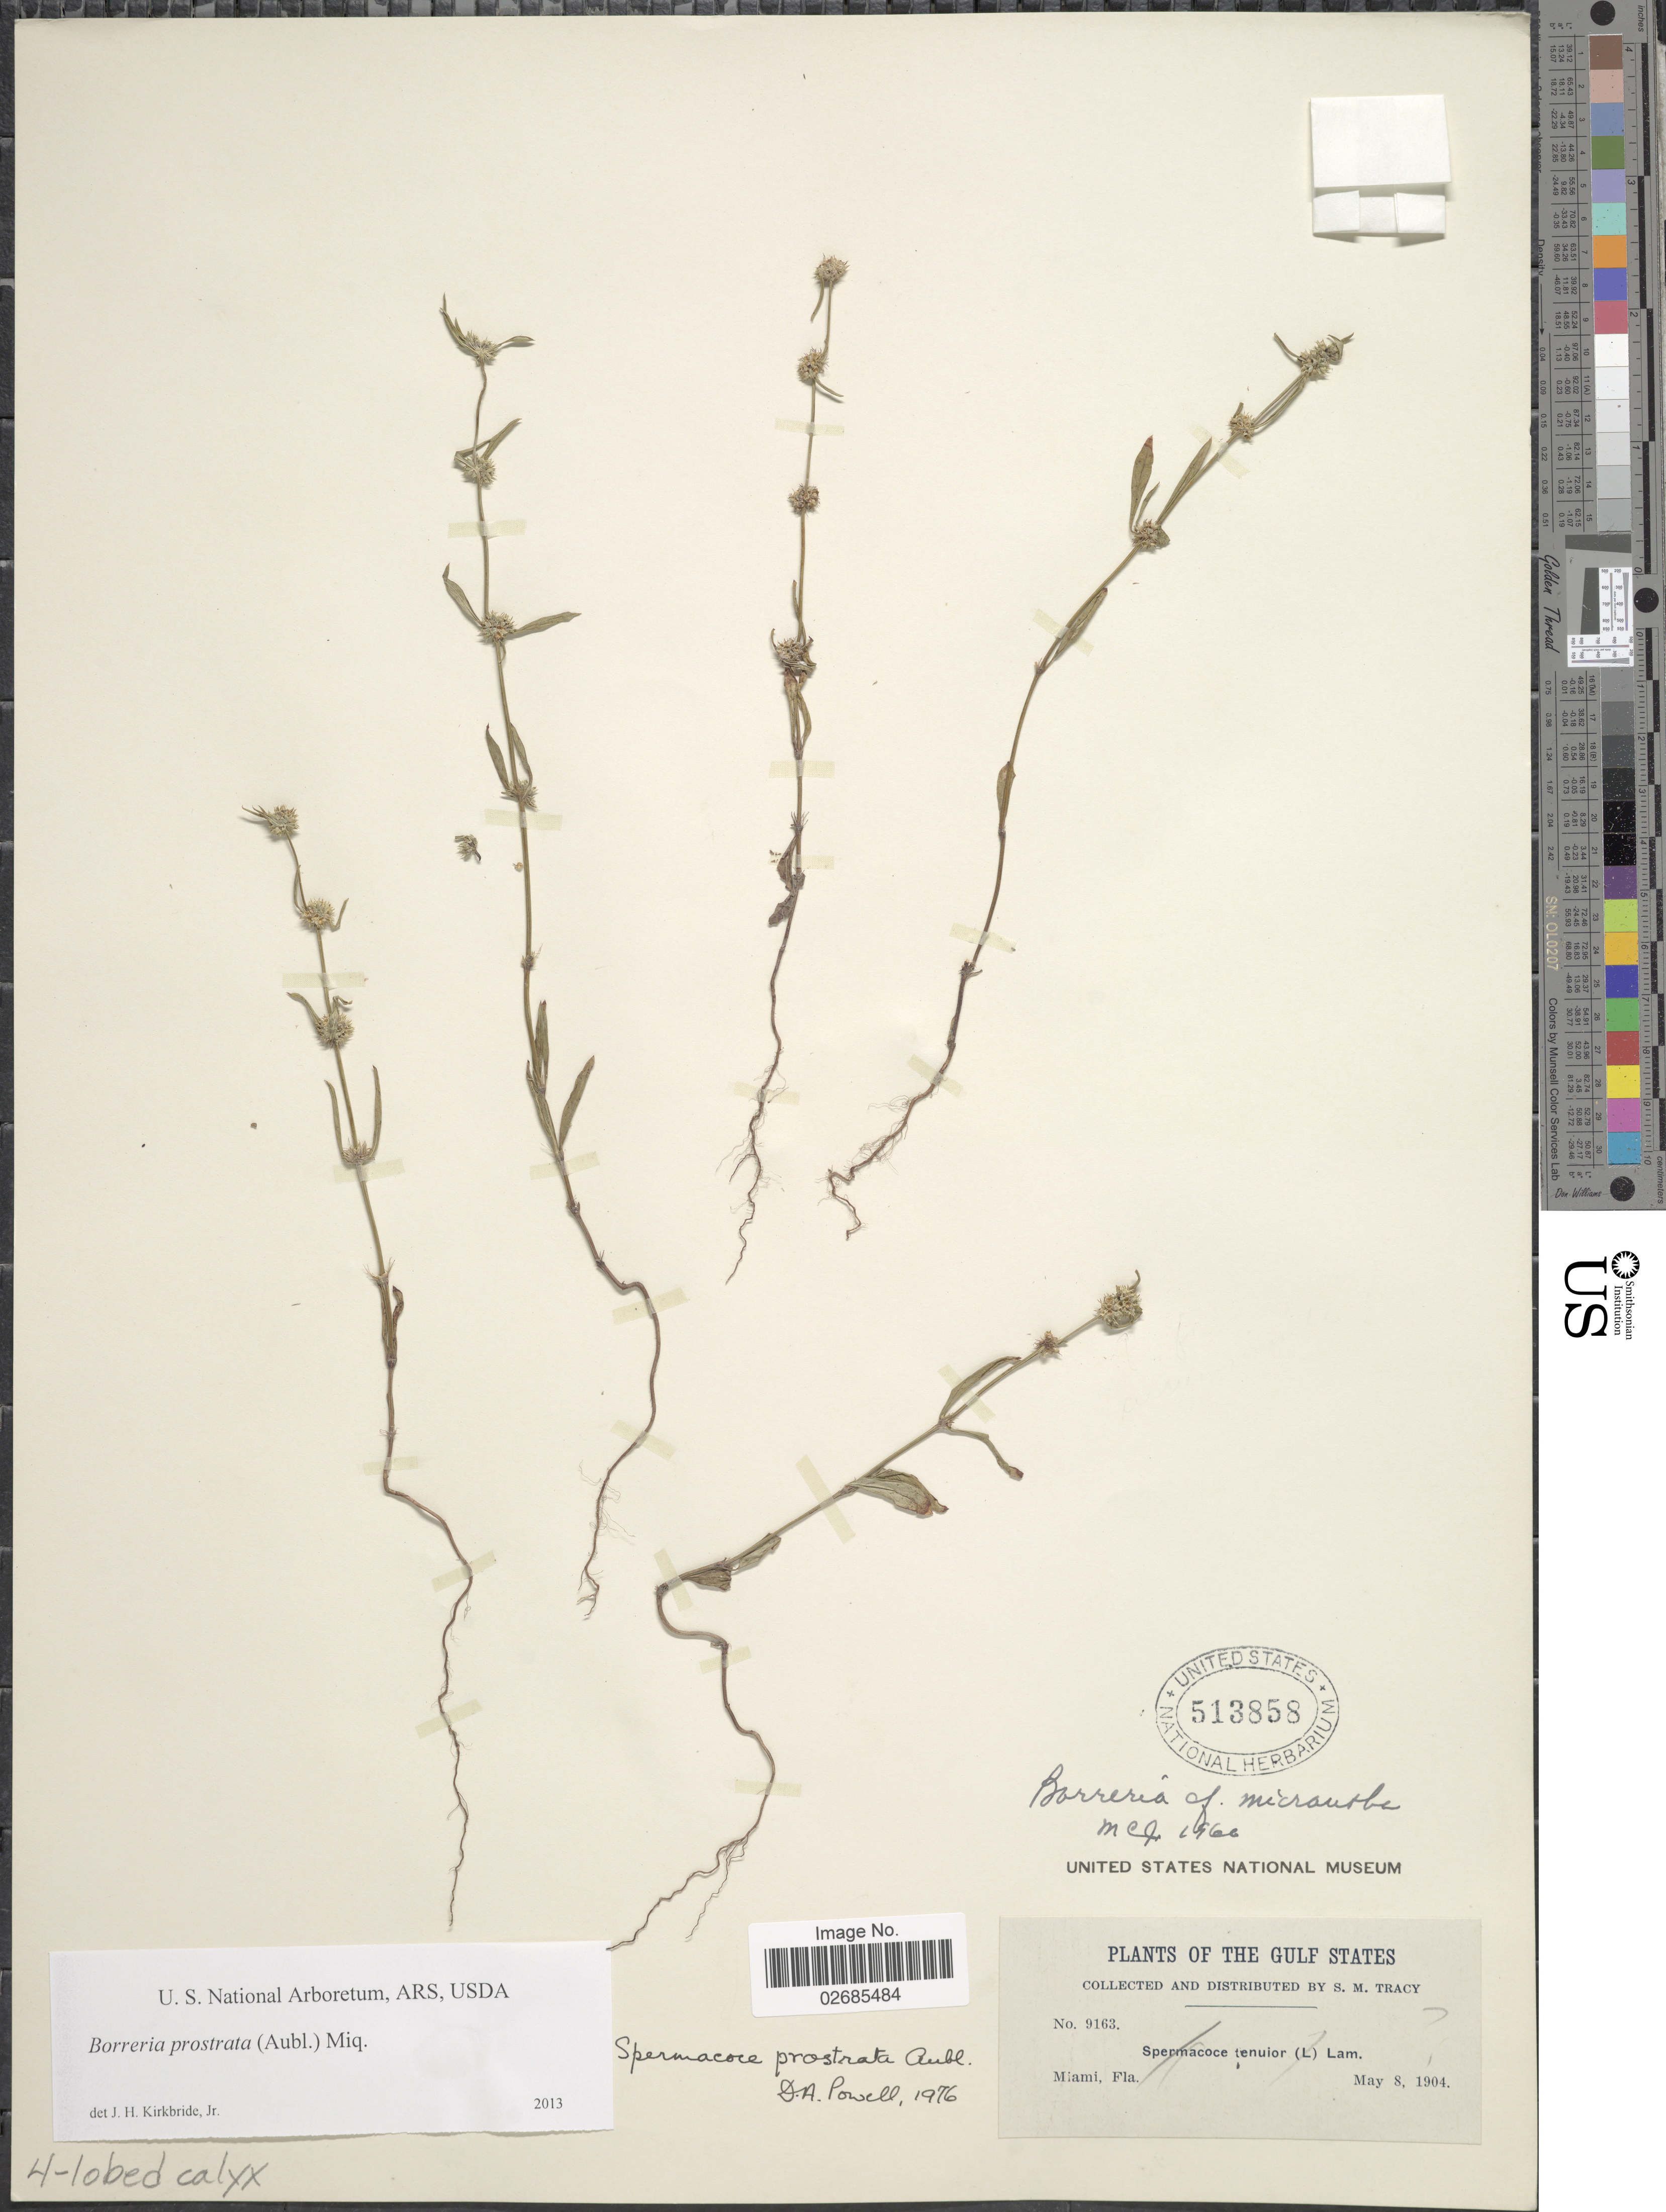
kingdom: Plantae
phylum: Tracheophyta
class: Magnoliopsida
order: Gentianales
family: Rubiaceae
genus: Borreria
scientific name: Borreria prostrata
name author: (Aubl.) Miq.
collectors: S. M. Tracy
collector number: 9163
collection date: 1904-05-08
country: United States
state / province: Florida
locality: Miami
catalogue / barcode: US 513858